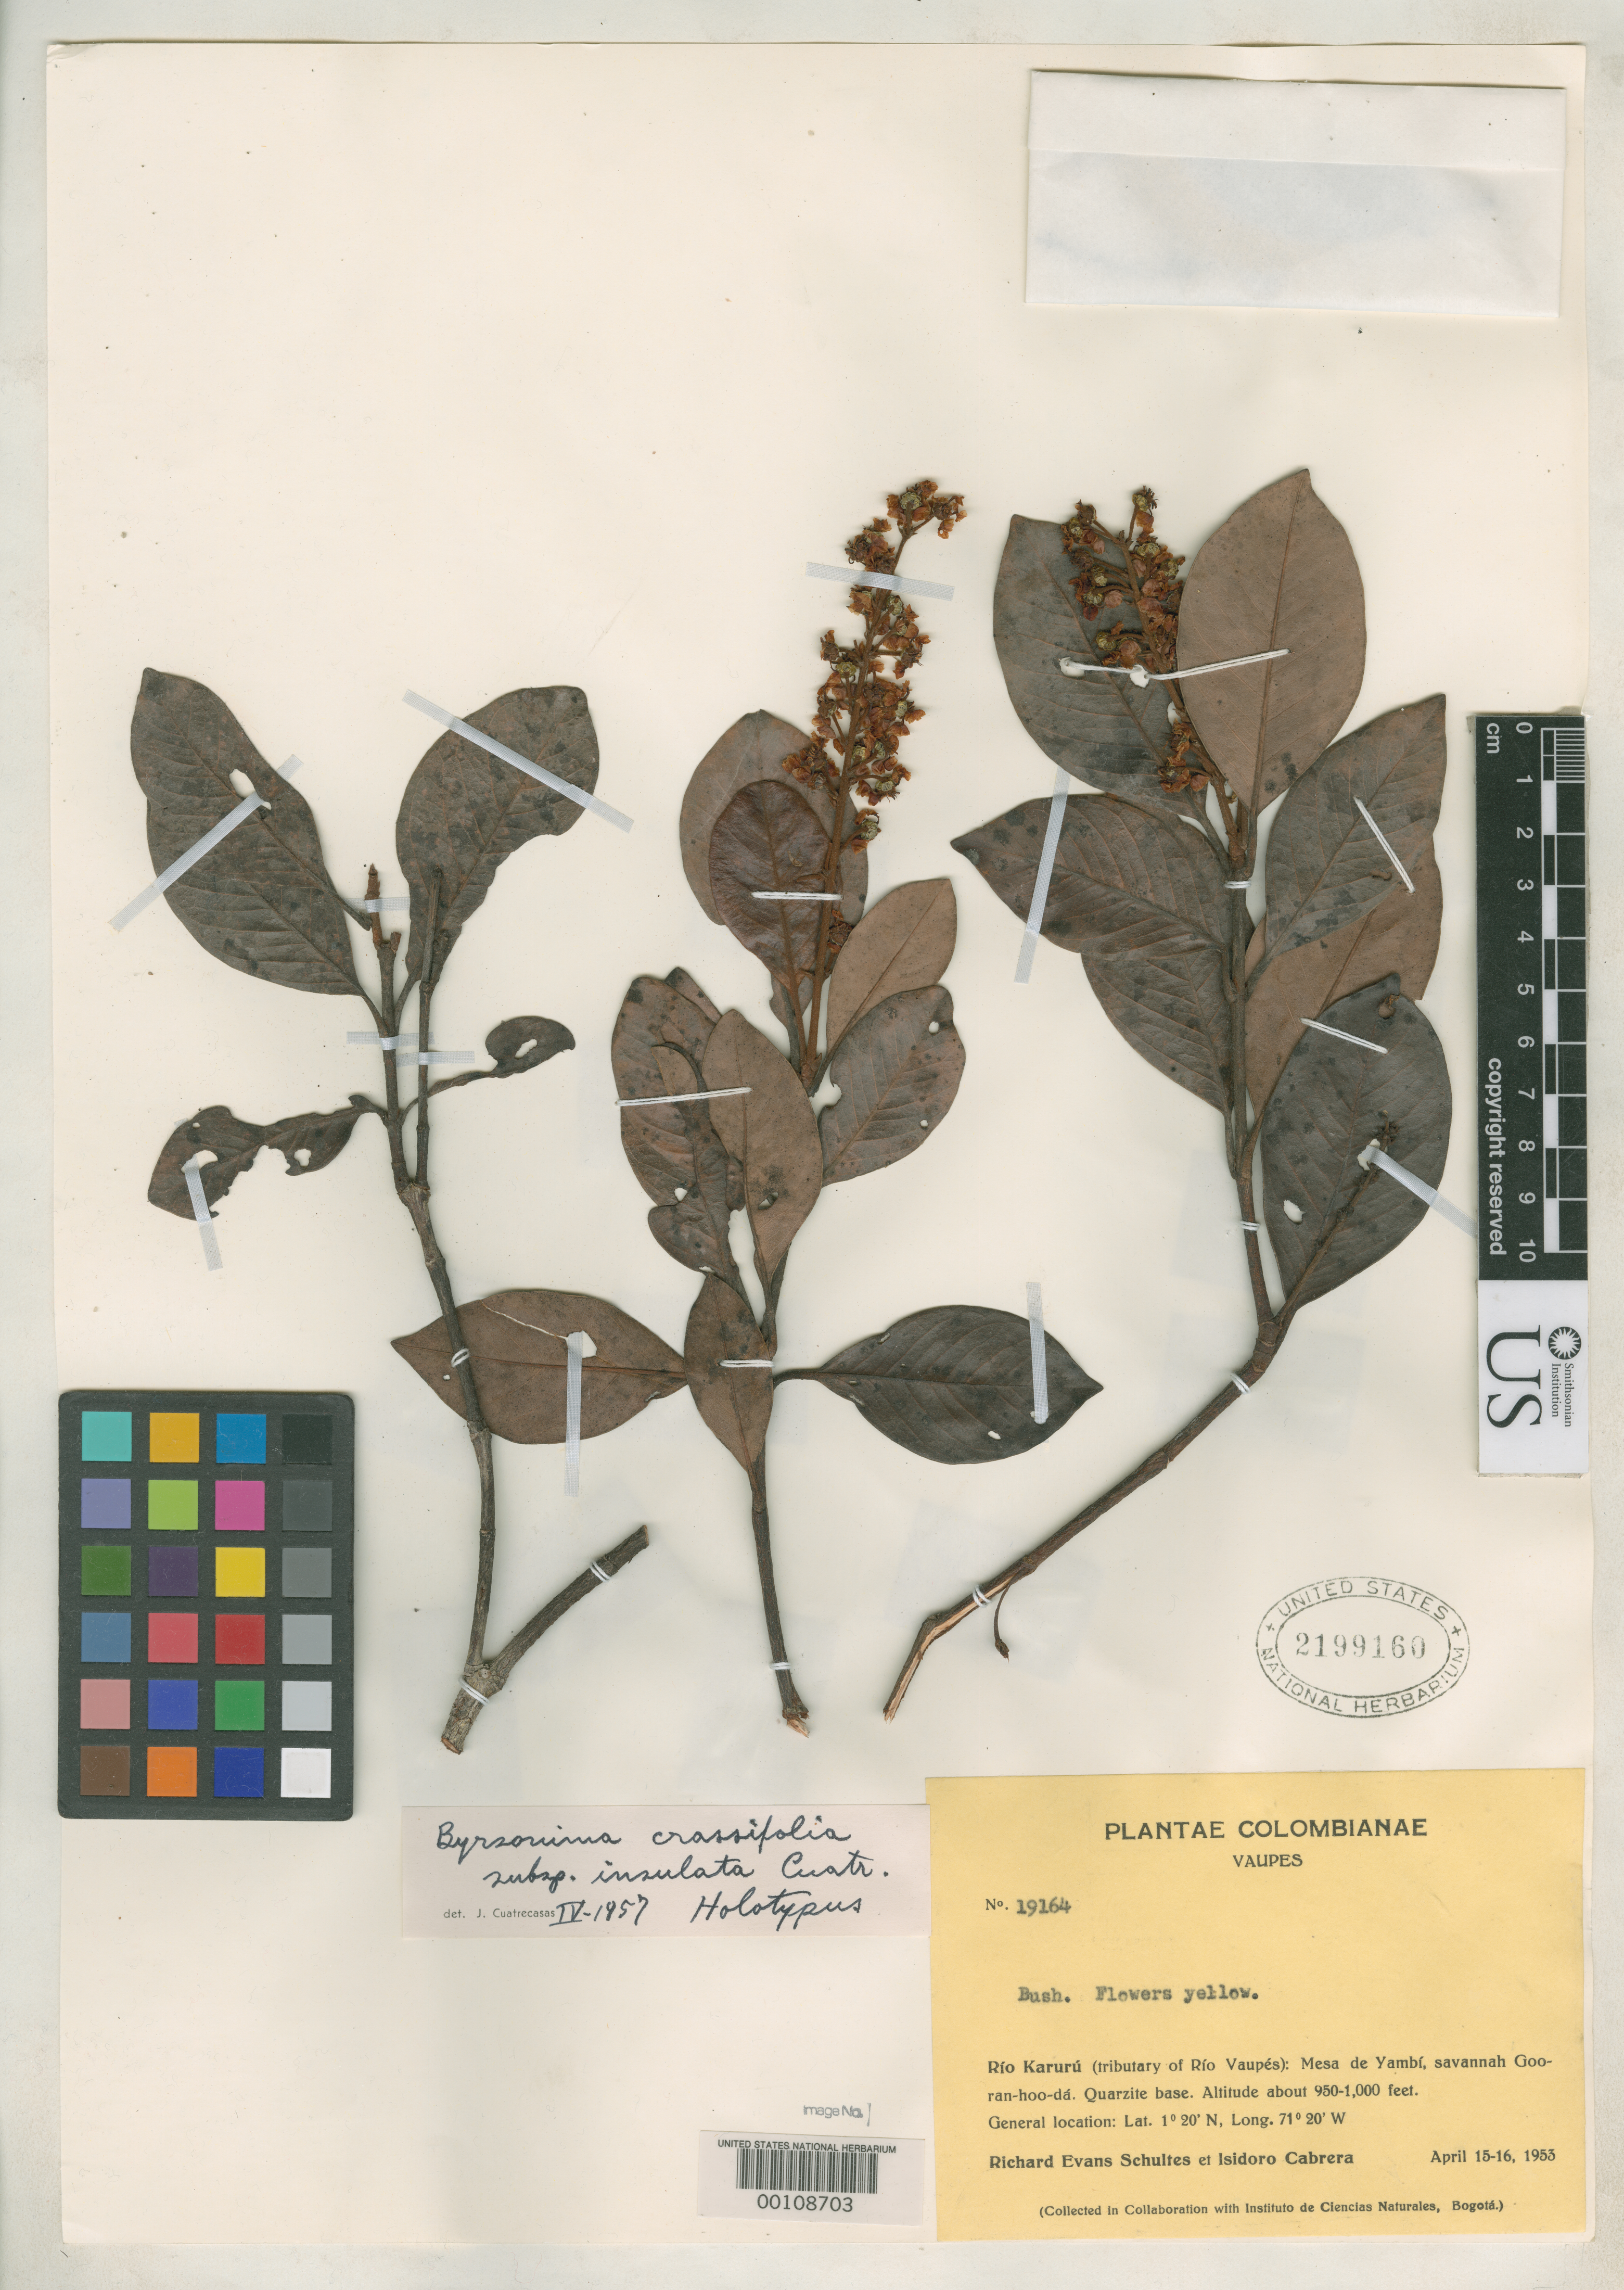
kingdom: Plantae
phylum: Tracheophyta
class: Magnoliopsida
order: Malpighiales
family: Malpighiaceae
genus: Byrsonima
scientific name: Byrsonima crassifolia subsp. insulata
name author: Cuatrec.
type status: Holotype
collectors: R. E. Schultes & I. Cabrera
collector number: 19164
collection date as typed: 15 Apr 1933 to 16 Apr 1933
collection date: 1933-04-15/1933-04-16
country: Colombia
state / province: Vaupés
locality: Rio Karuru, tributary of Rio Vaupes, Mesa de Yambi, savannah Goo-Ran-Hoo-Da.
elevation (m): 290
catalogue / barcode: US 2199160